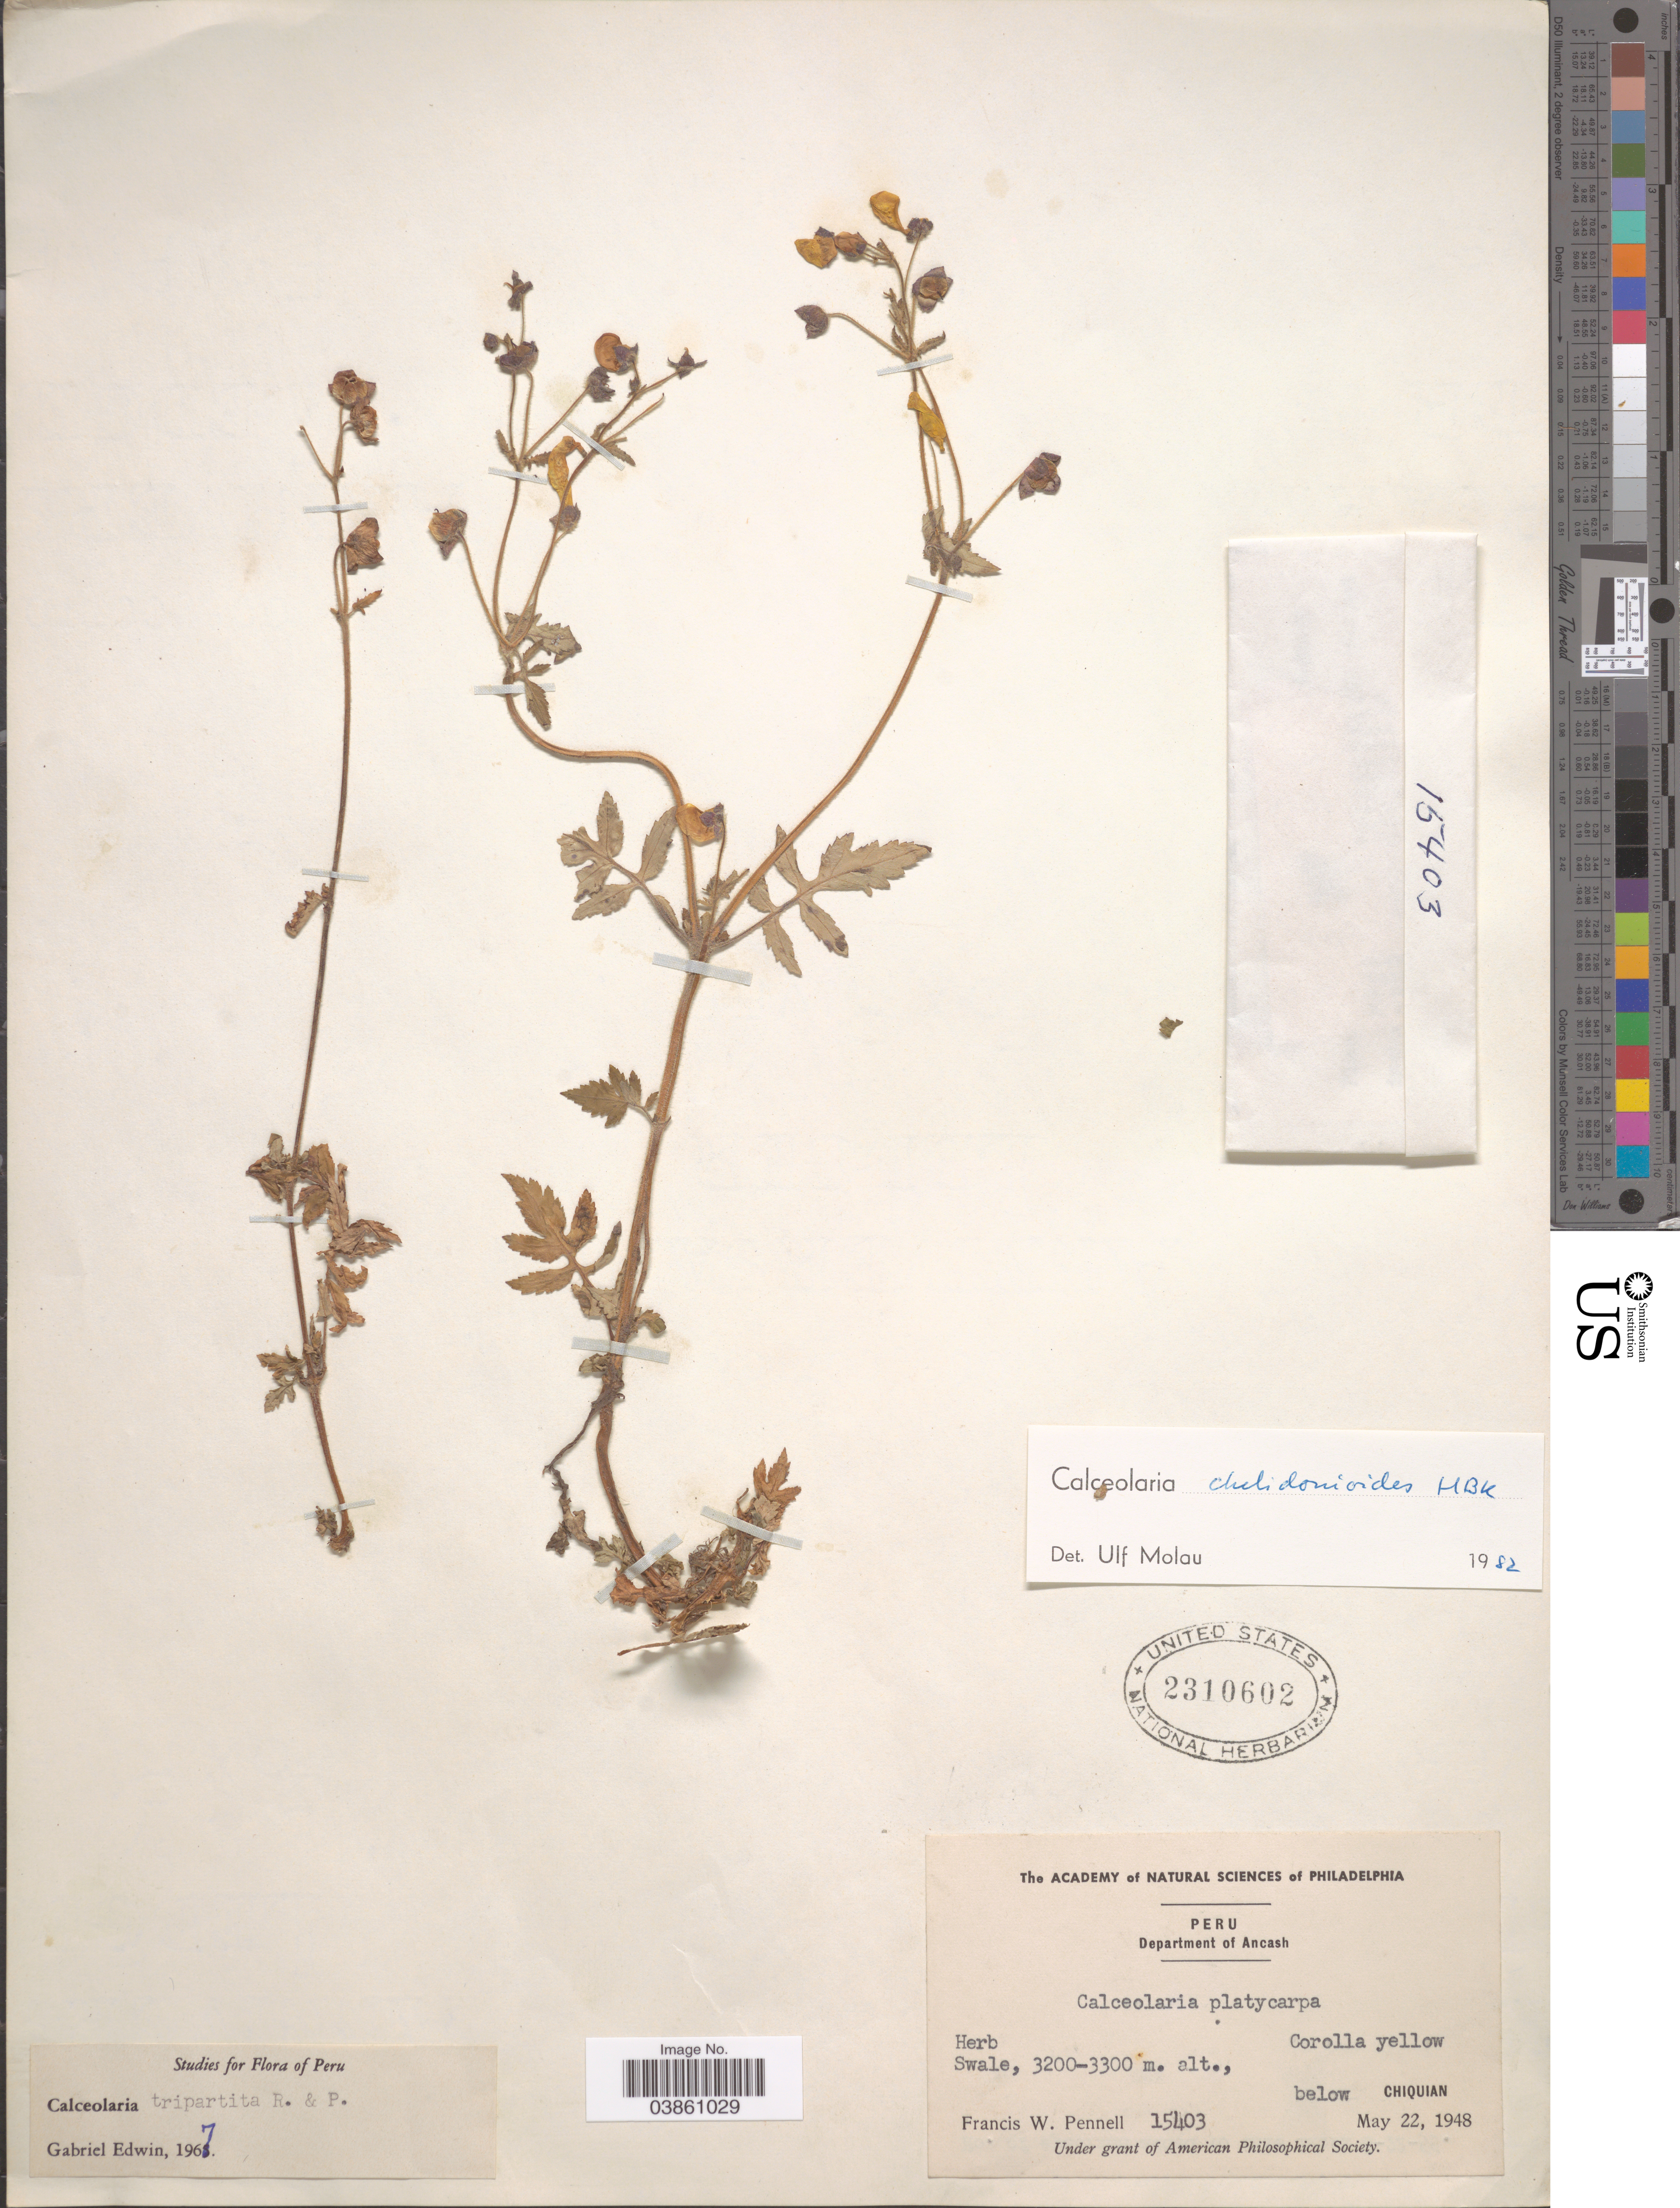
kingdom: Plantae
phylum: Tracheophyta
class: Magnoliopsida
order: Lamiales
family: Calceolariaceae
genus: Calceolaria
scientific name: Calceolaria chelidonioides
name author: Kunth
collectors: F. W. Pennell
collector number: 15403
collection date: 1948-05-22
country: Peru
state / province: Ancash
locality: Department of Ancash. Below Chiquian.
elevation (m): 3200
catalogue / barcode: US 2310602